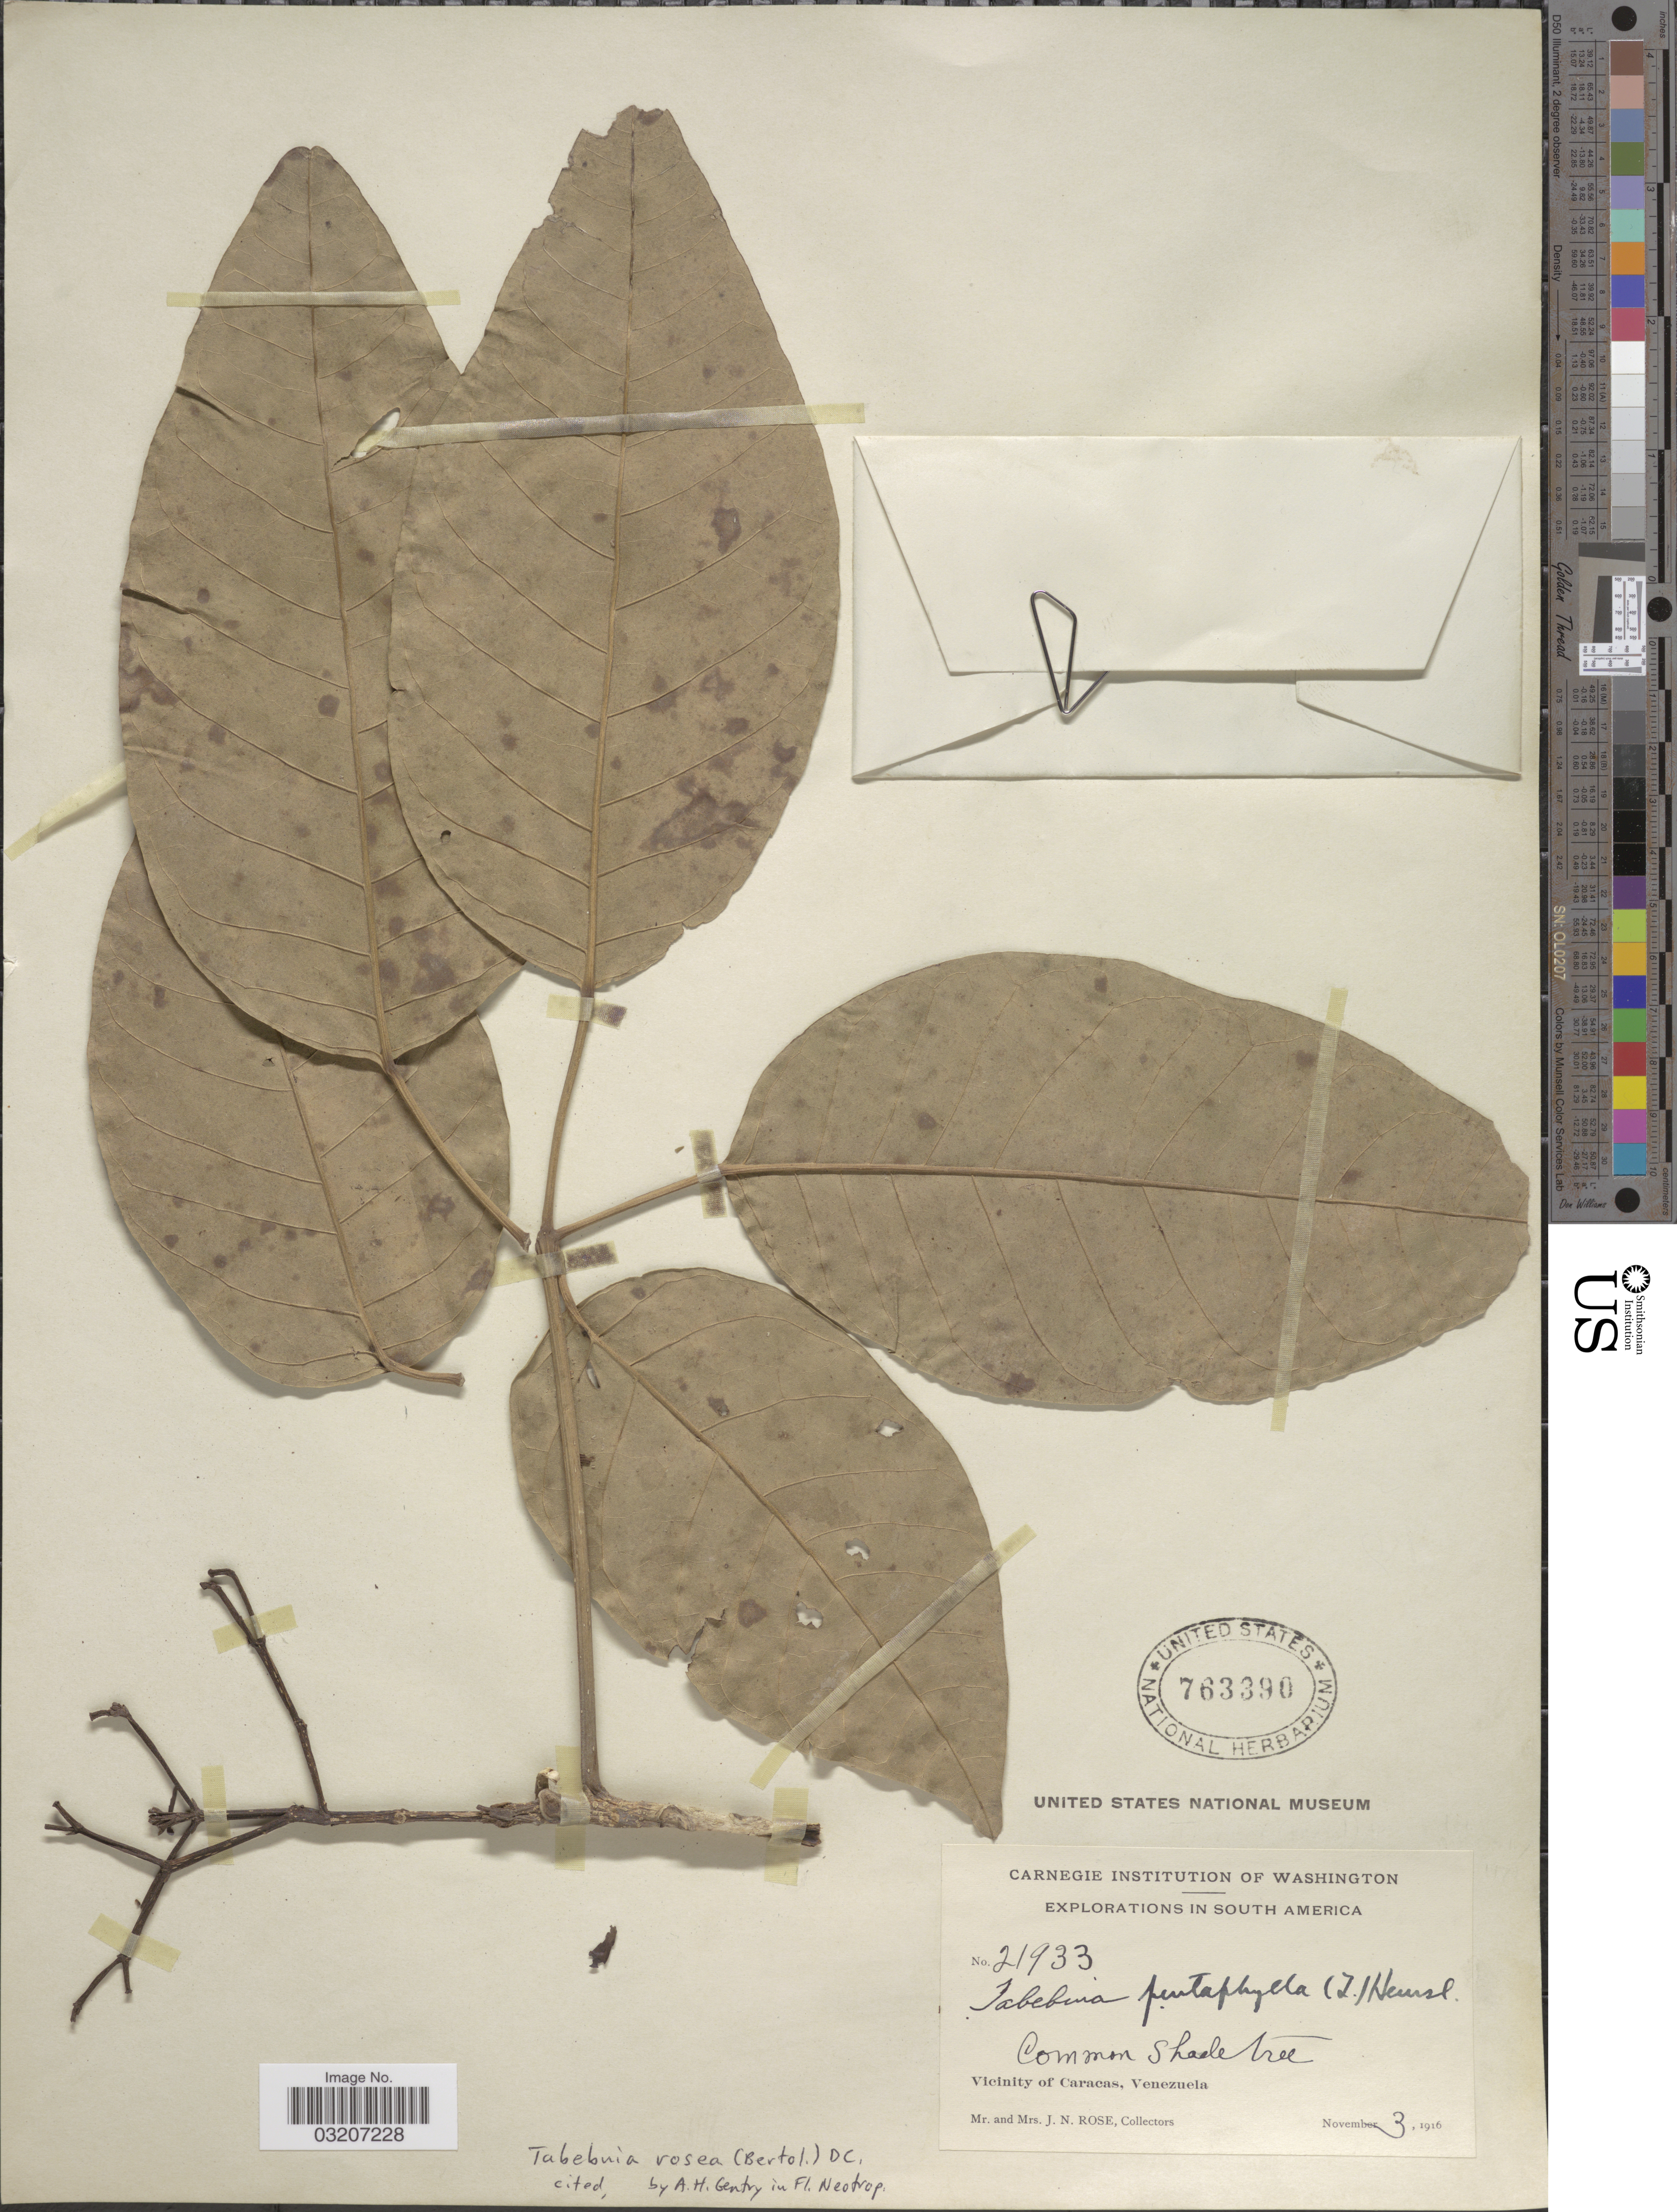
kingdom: Plantae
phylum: Tracheophyta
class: Magnoliopsida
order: Lamiales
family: Bignoniaceae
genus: Tabebuia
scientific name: Tabebuia rosea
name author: (Bertol.) DC.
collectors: J. N. Rose & L. B. Rose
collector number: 21933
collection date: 1916-11-03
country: Venezuela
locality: Vicinity of Caracas.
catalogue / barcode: US 763390